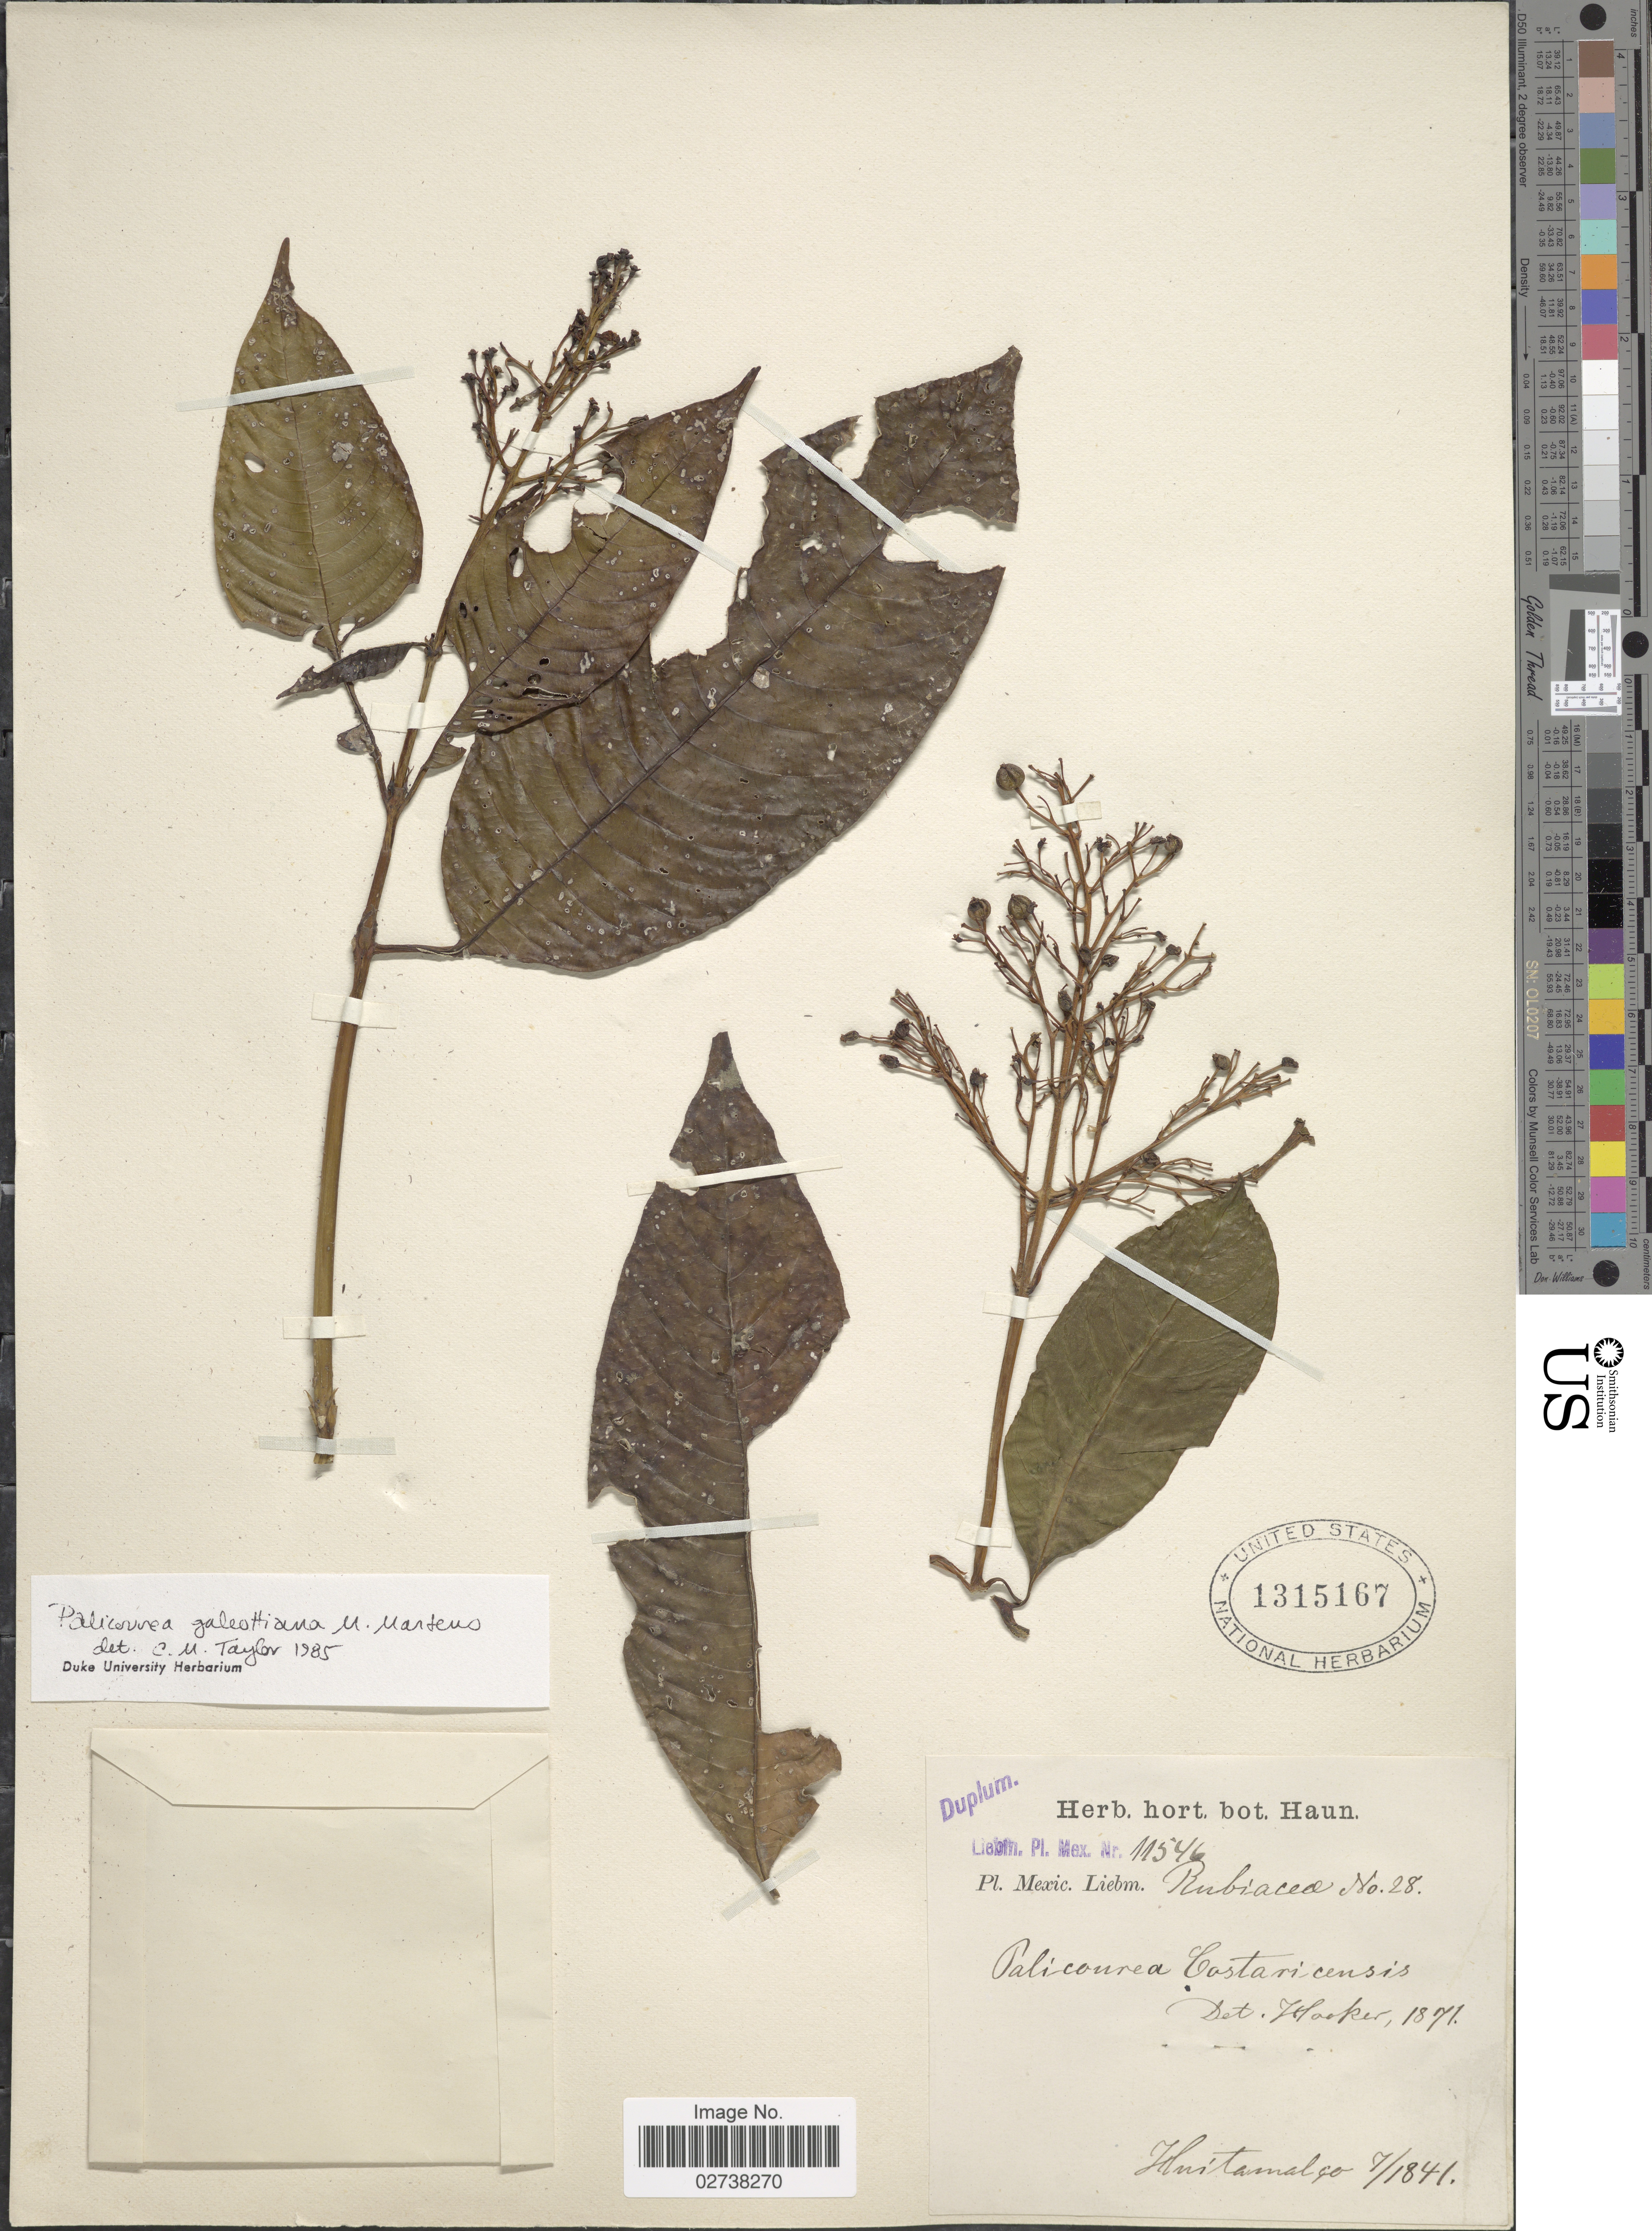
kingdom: Plantae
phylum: Tracheophyta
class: Magnoliopsida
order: Gentianales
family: Rubiaceae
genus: Palicourea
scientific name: Palicourea galeottiana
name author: M. Martens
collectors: Liebmann, --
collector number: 11546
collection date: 1841-07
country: Mexico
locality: Huitamalco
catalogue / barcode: US 1315167